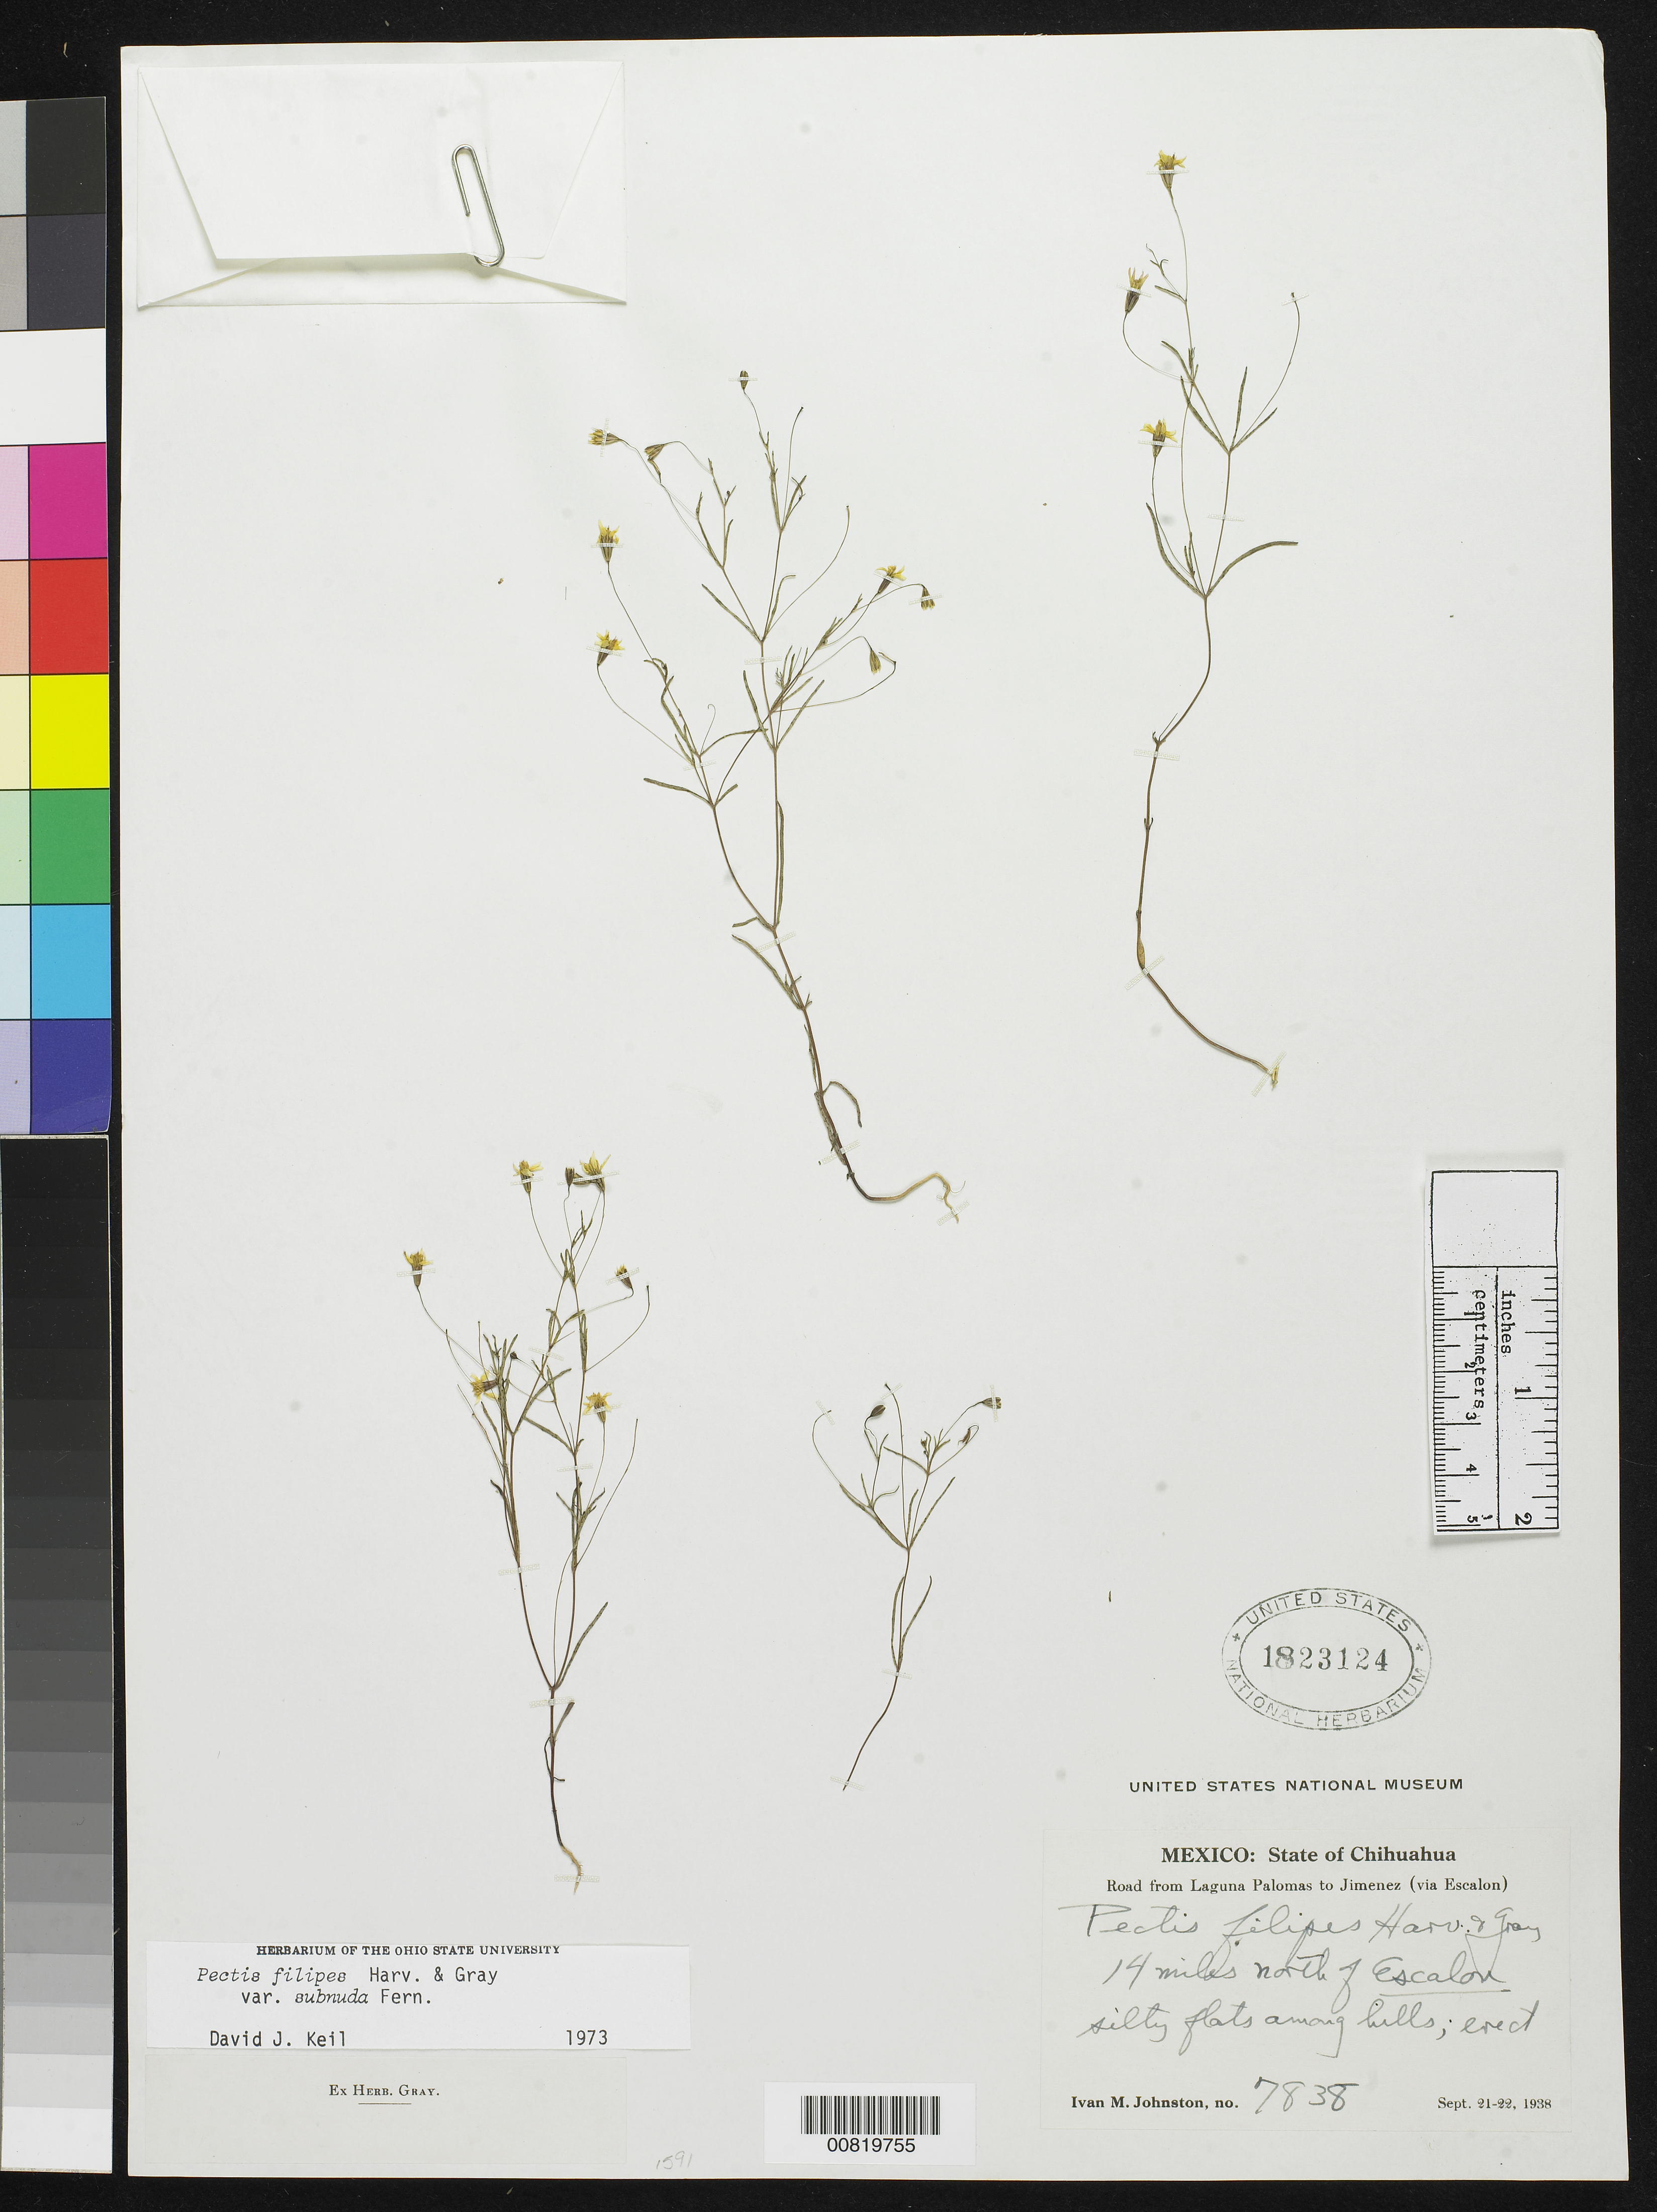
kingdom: Plantae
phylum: Tracheophyta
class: Magnoliopsida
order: Asterales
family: Asteraceae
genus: Pectis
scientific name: Pectis filipes var. subnuda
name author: Fernald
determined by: Hansen, D. R.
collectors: I.M. Johnston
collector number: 7838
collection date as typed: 21 Sep 1938 to 22 Sep 1938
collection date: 1938-09-21/1938-09-22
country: Mexico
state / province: Chihuahua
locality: Road from Laguna Palomas to Jiménez (via Escalon). 14 miles north of Escalon.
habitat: Silty flats among hills.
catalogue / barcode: US 1823124